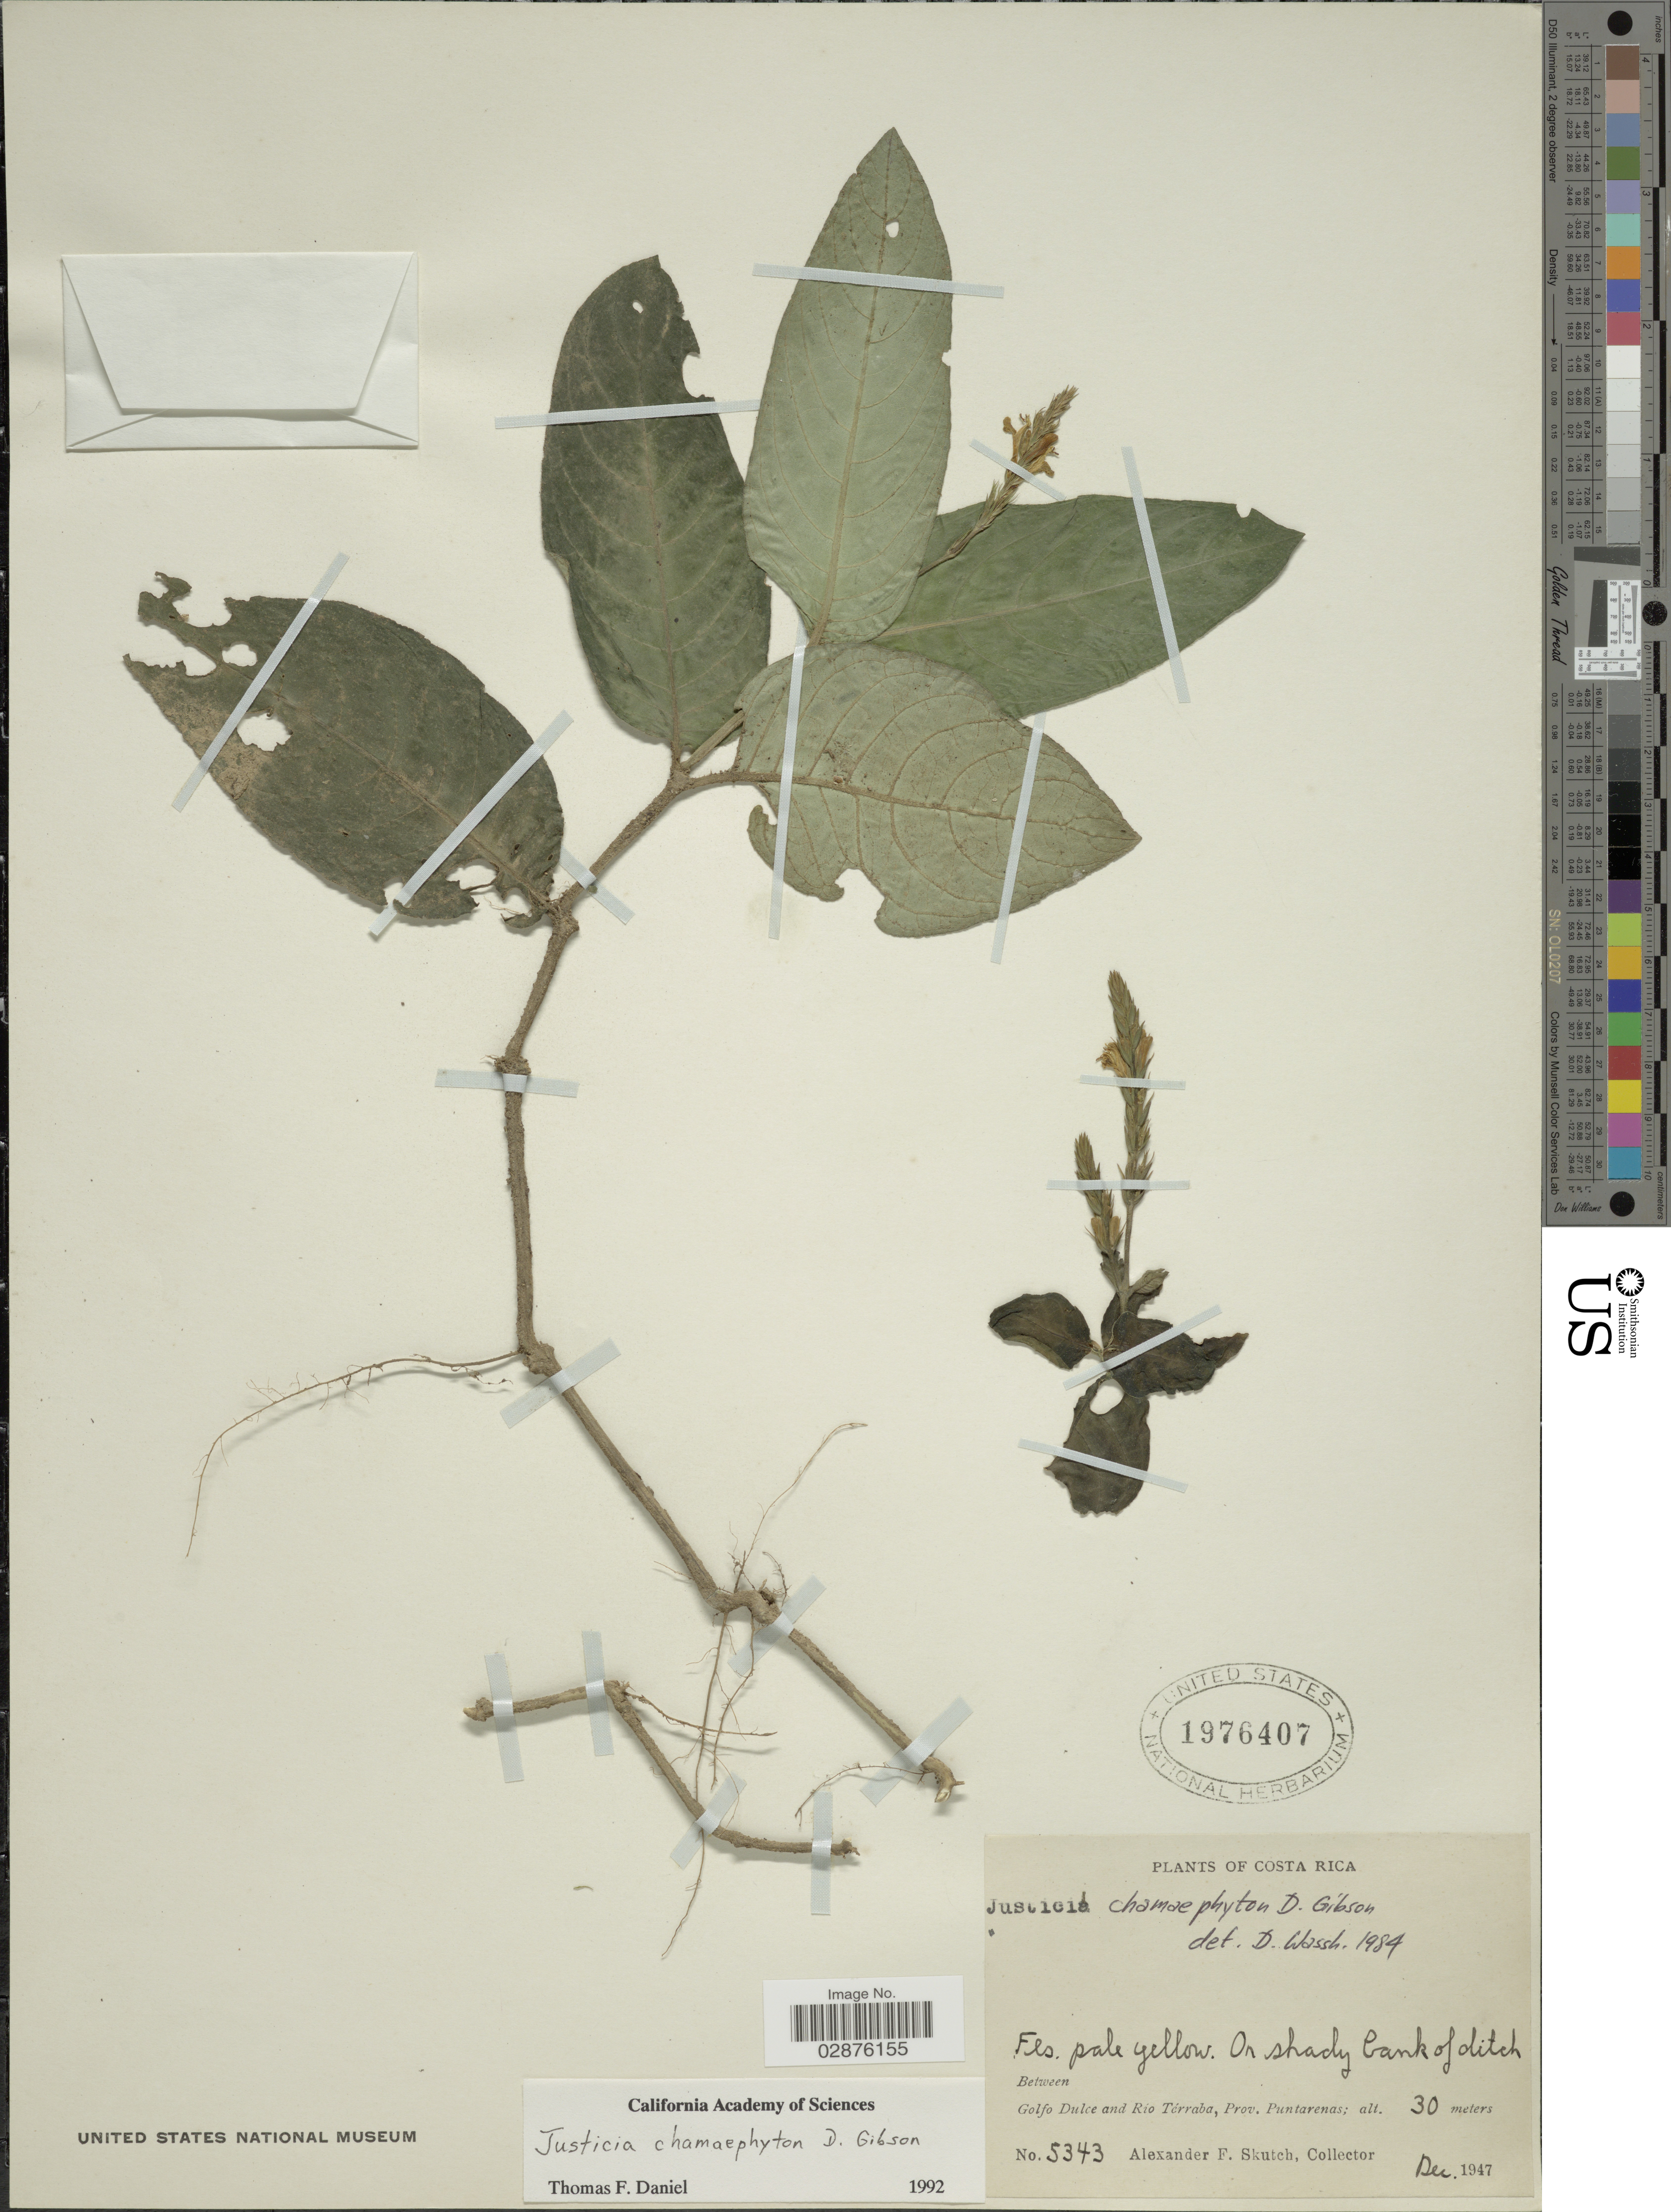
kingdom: Plantae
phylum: Tracheophyta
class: Magnoliopsida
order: Lamiales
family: Acanthaceae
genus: Justicia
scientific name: Justicia chamaephyton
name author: D.N. Gibson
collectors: A. F. Skutch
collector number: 5343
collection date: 1947-12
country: Costa Rica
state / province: Puntarenas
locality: Between Golfo Dulce and Rio Térraba.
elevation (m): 30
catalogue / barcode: US 1976407